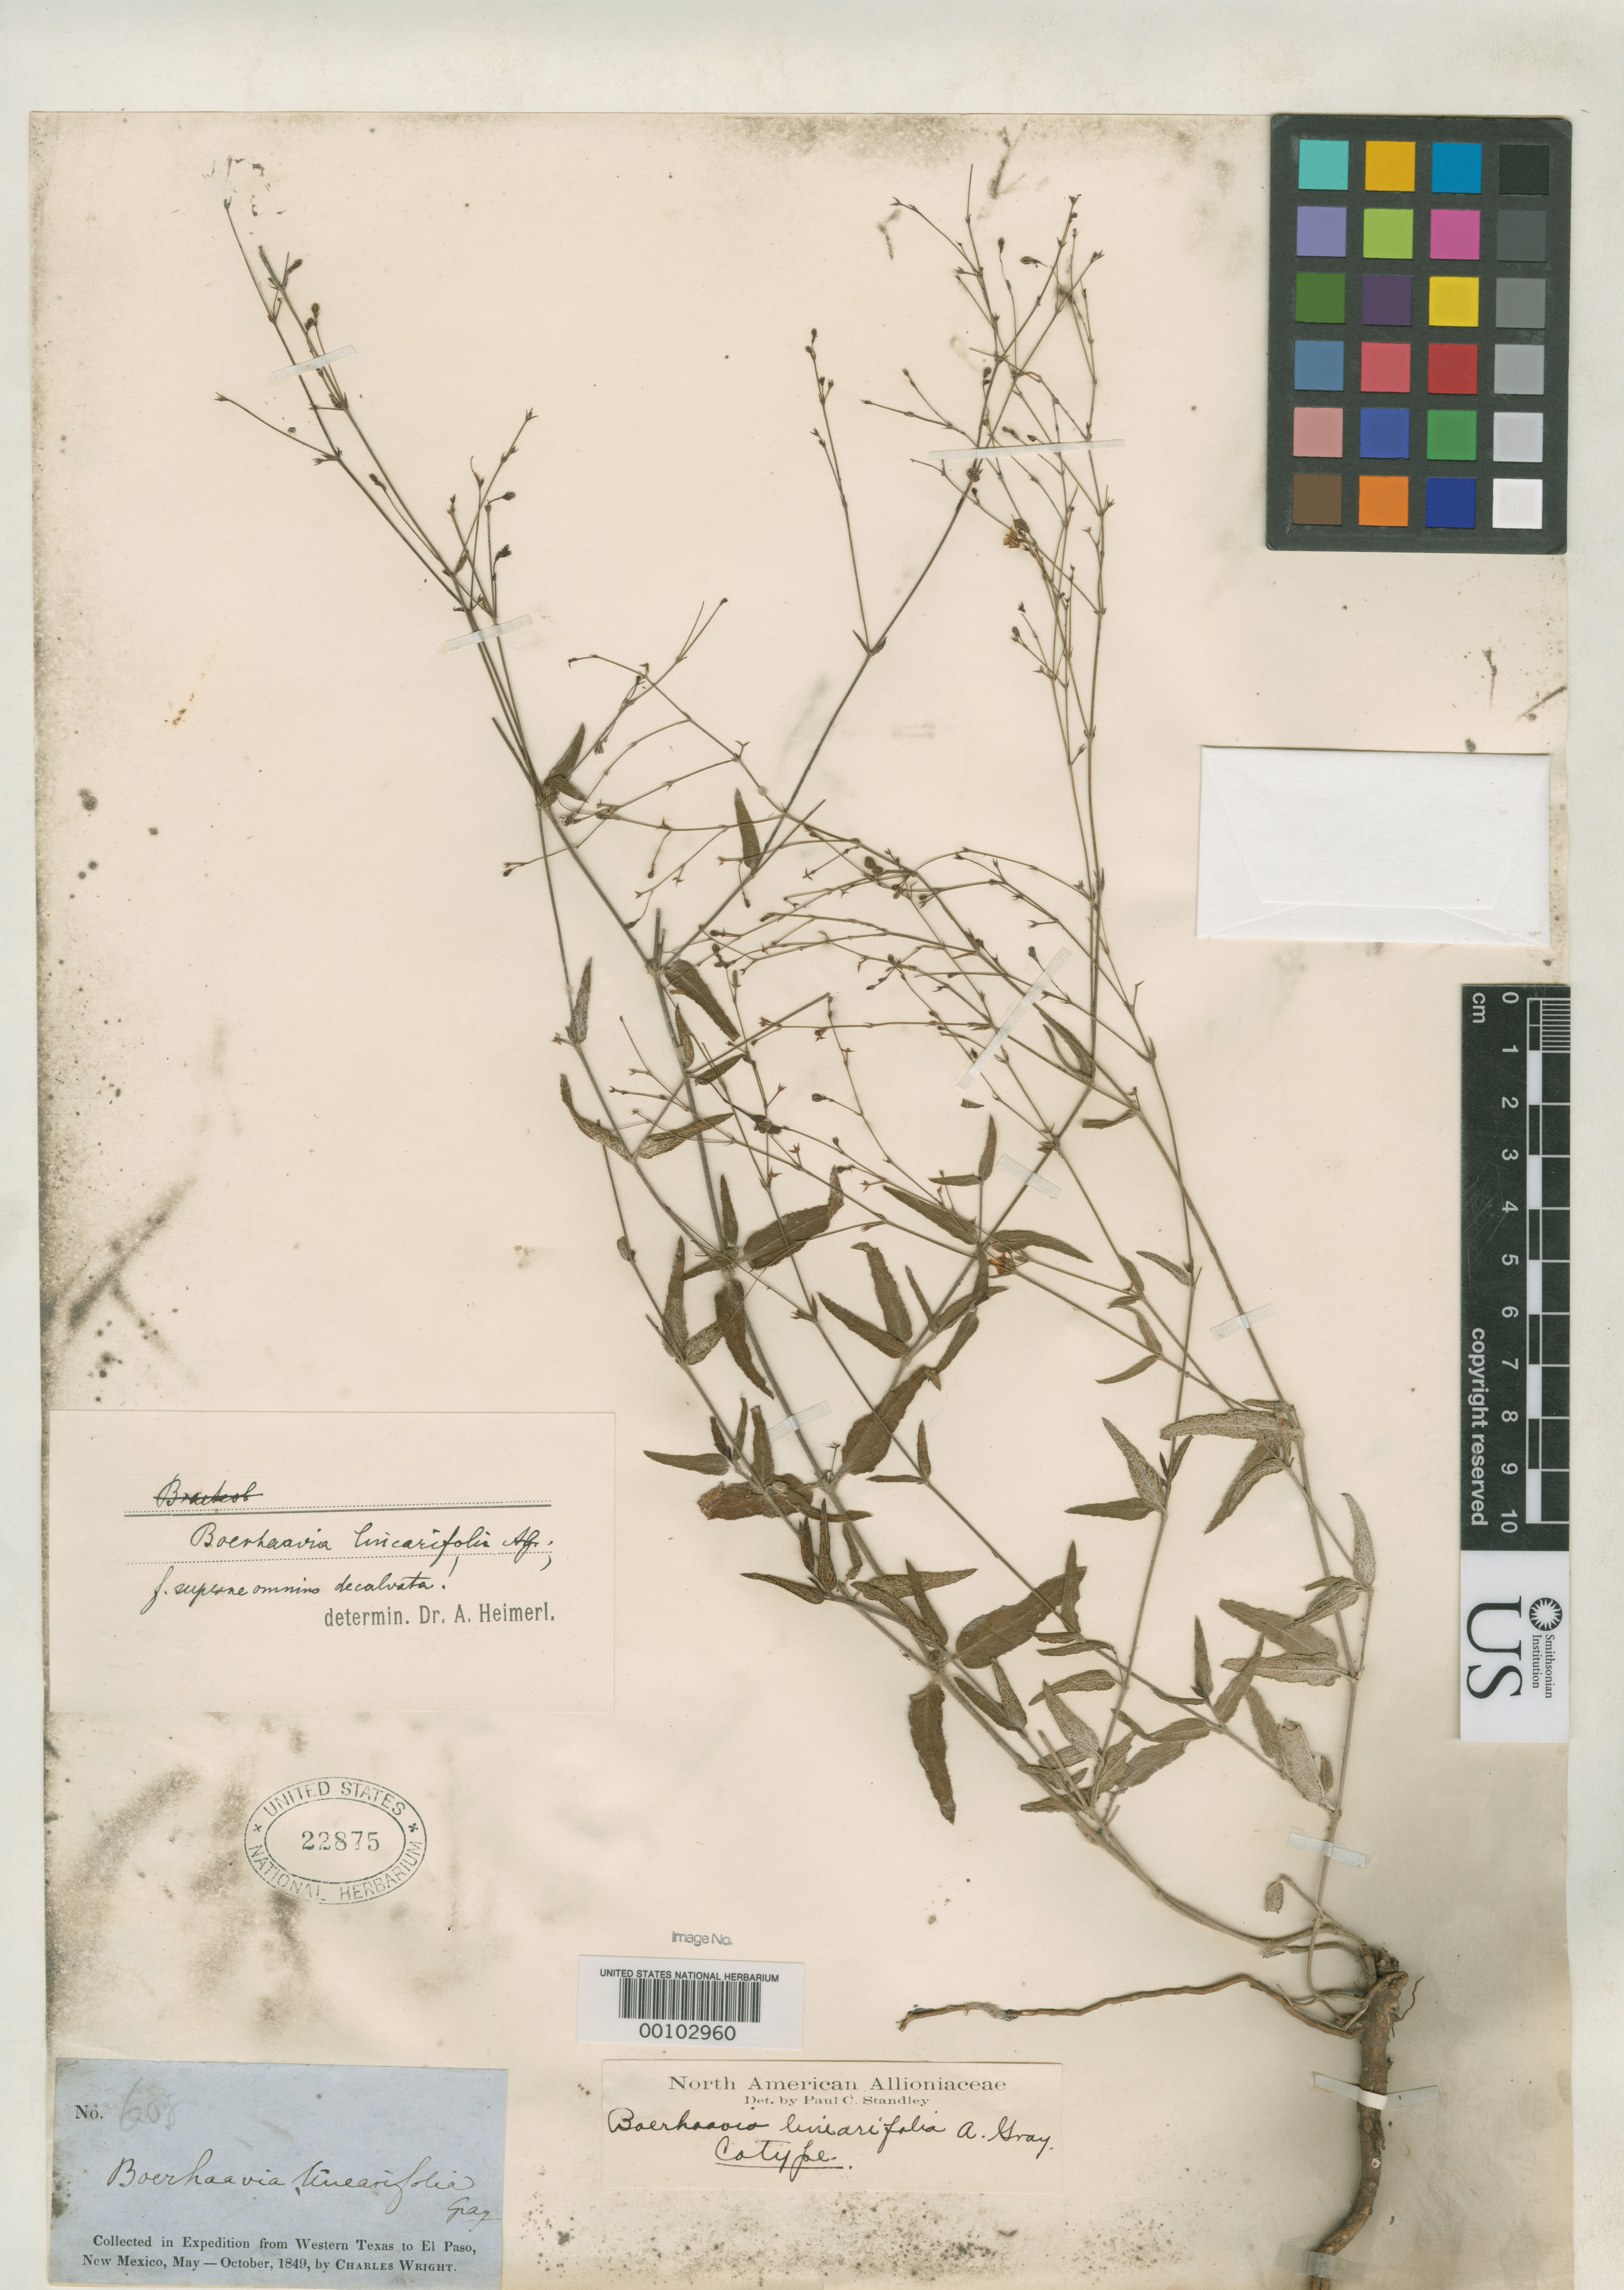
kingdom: Plantae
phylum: Tracheophyta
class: Magnoliopsida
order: Caryophyllales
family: Nyctaginaceae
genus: Boerhavia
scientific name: Boerhavia linearifolia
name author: A. Gray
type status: Isosyntype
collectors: C. Wright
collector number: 608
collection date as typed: May 1840 to -- Oct 1840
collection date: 1840-05/1840-10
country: United States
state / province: Texas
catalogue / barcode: US 22875